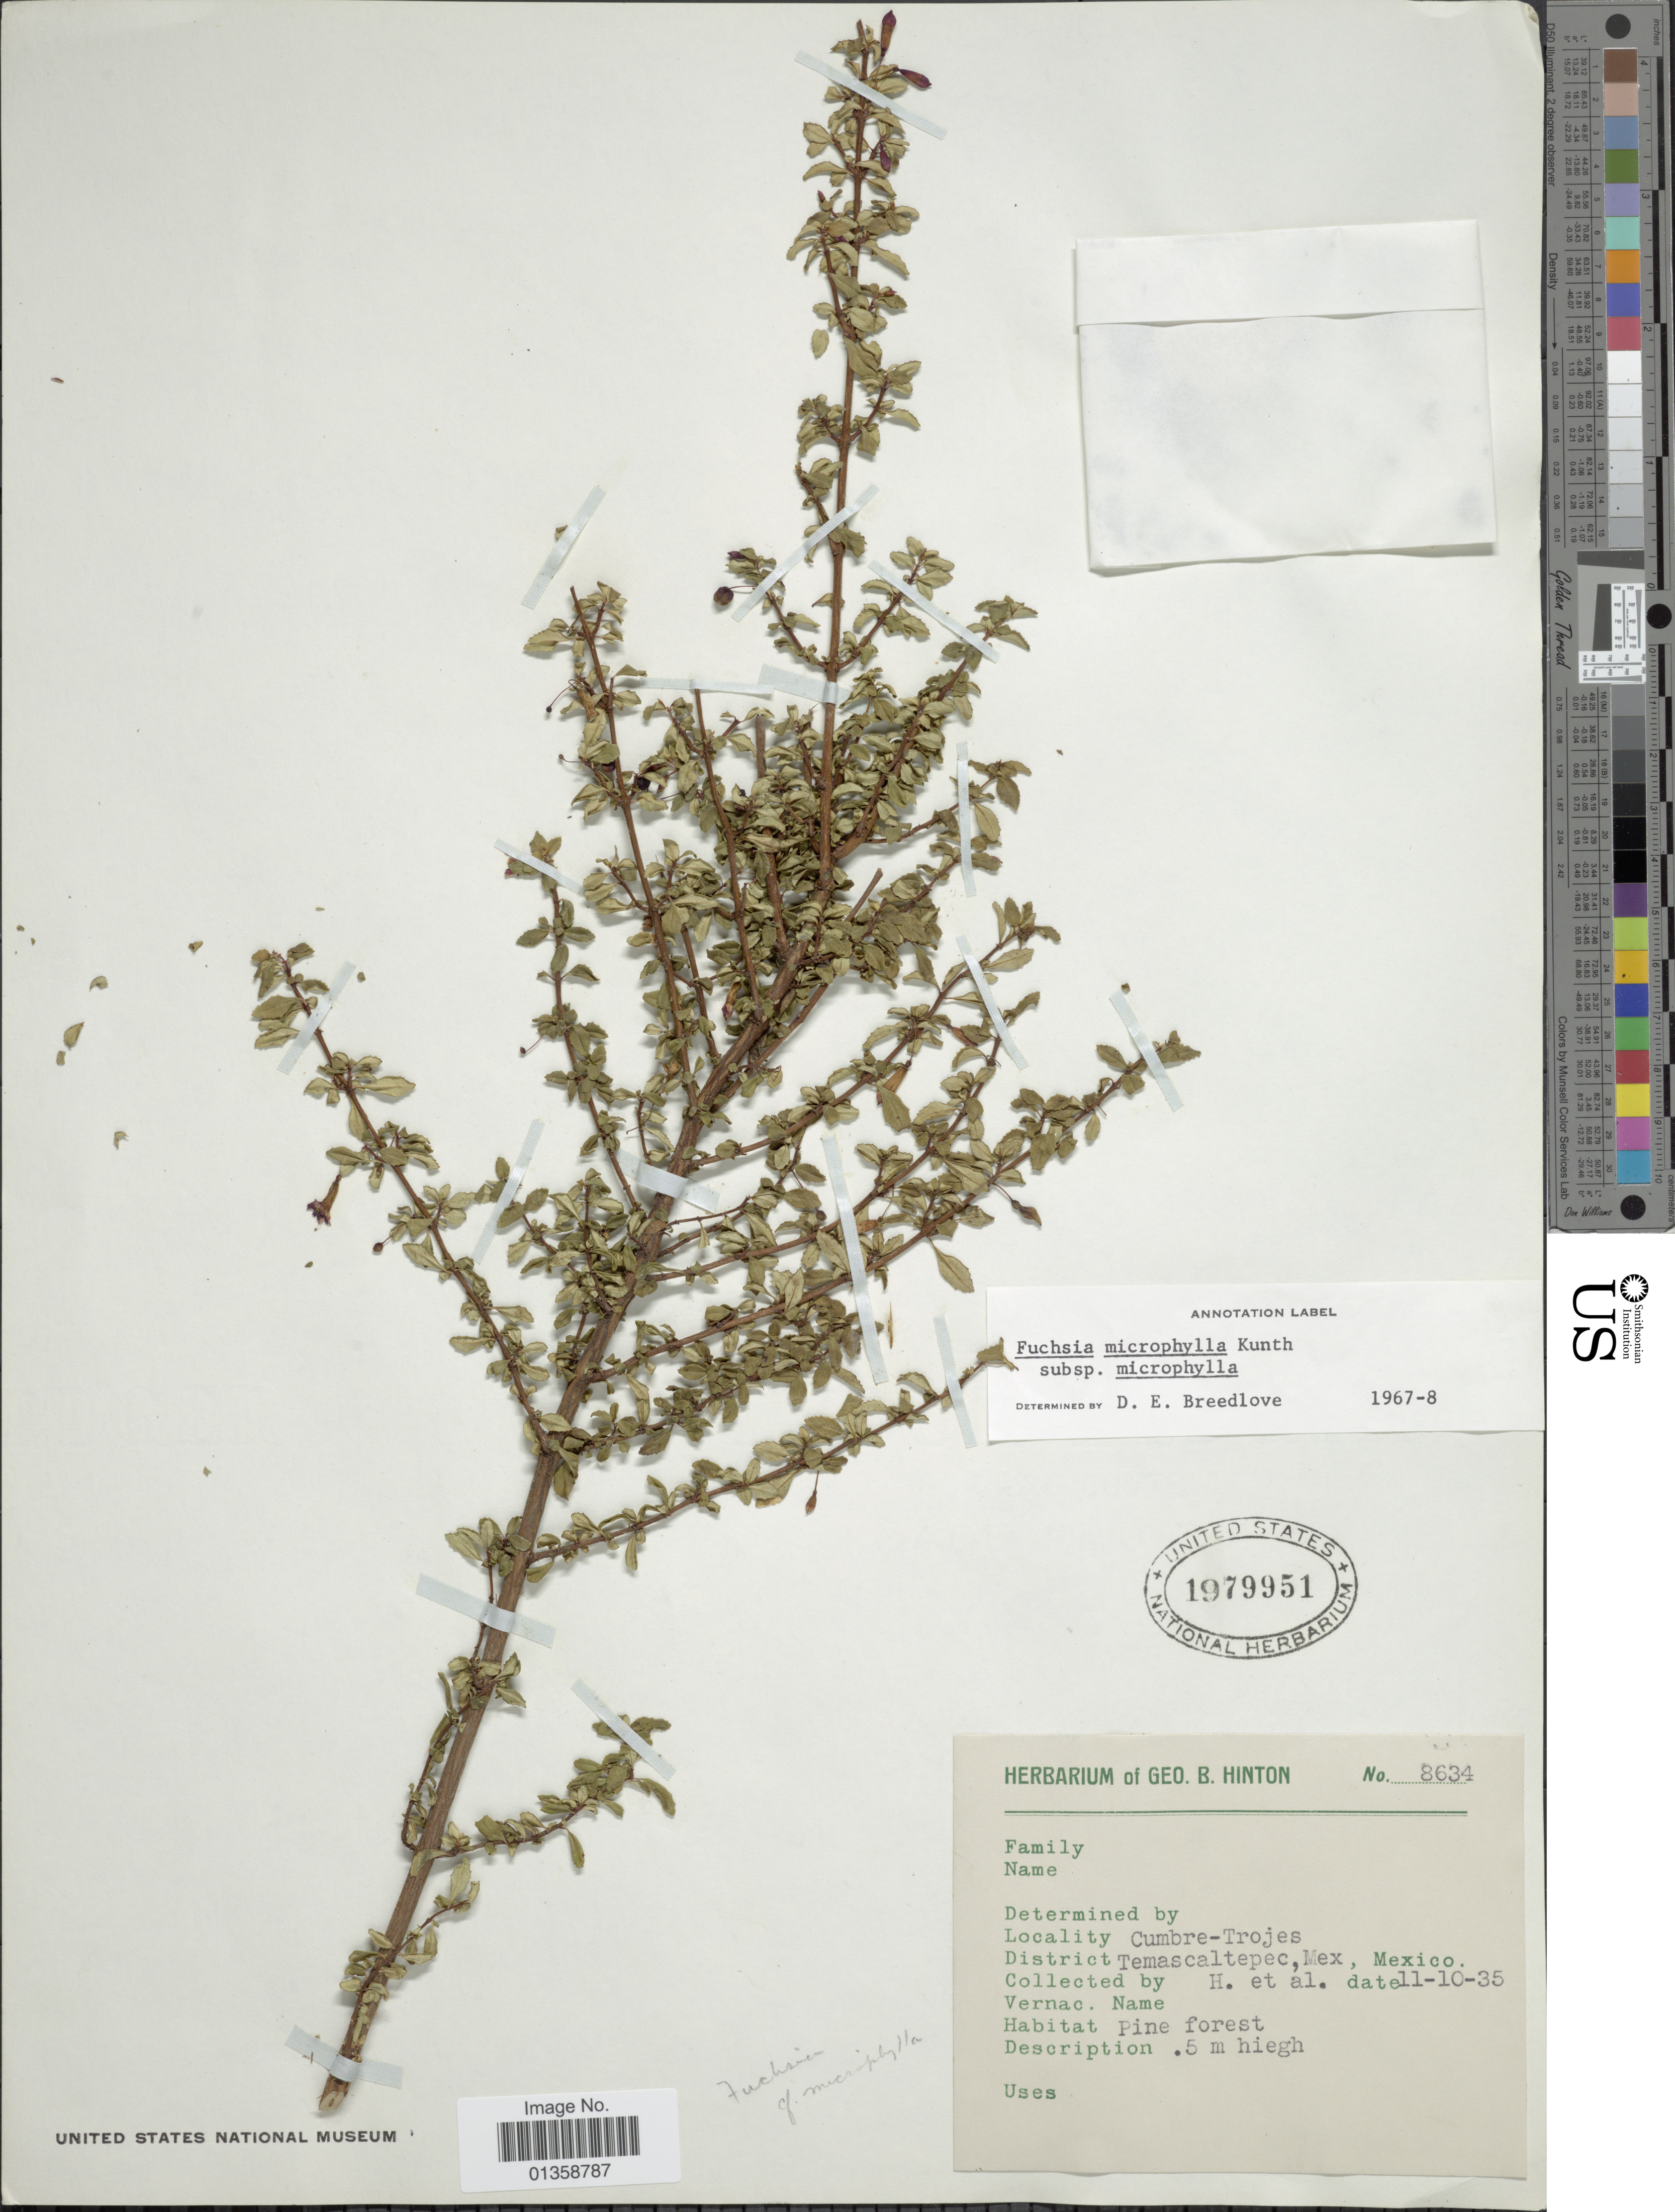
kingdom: Plantae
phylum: Tracheophyta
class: Magnoliopsida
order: Myrtales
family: Onagraceae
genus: Fuchsia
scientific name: Fuchsia microphylla subsp. microphylla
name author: Kunth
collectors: G. B. Hinton & et al.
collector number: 8634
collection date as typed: Transcribed d/m/y: 11/10/35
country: Mexico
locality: Cumbre-Trojes, District Temascaltepec, Mex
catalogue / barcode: US 1979951